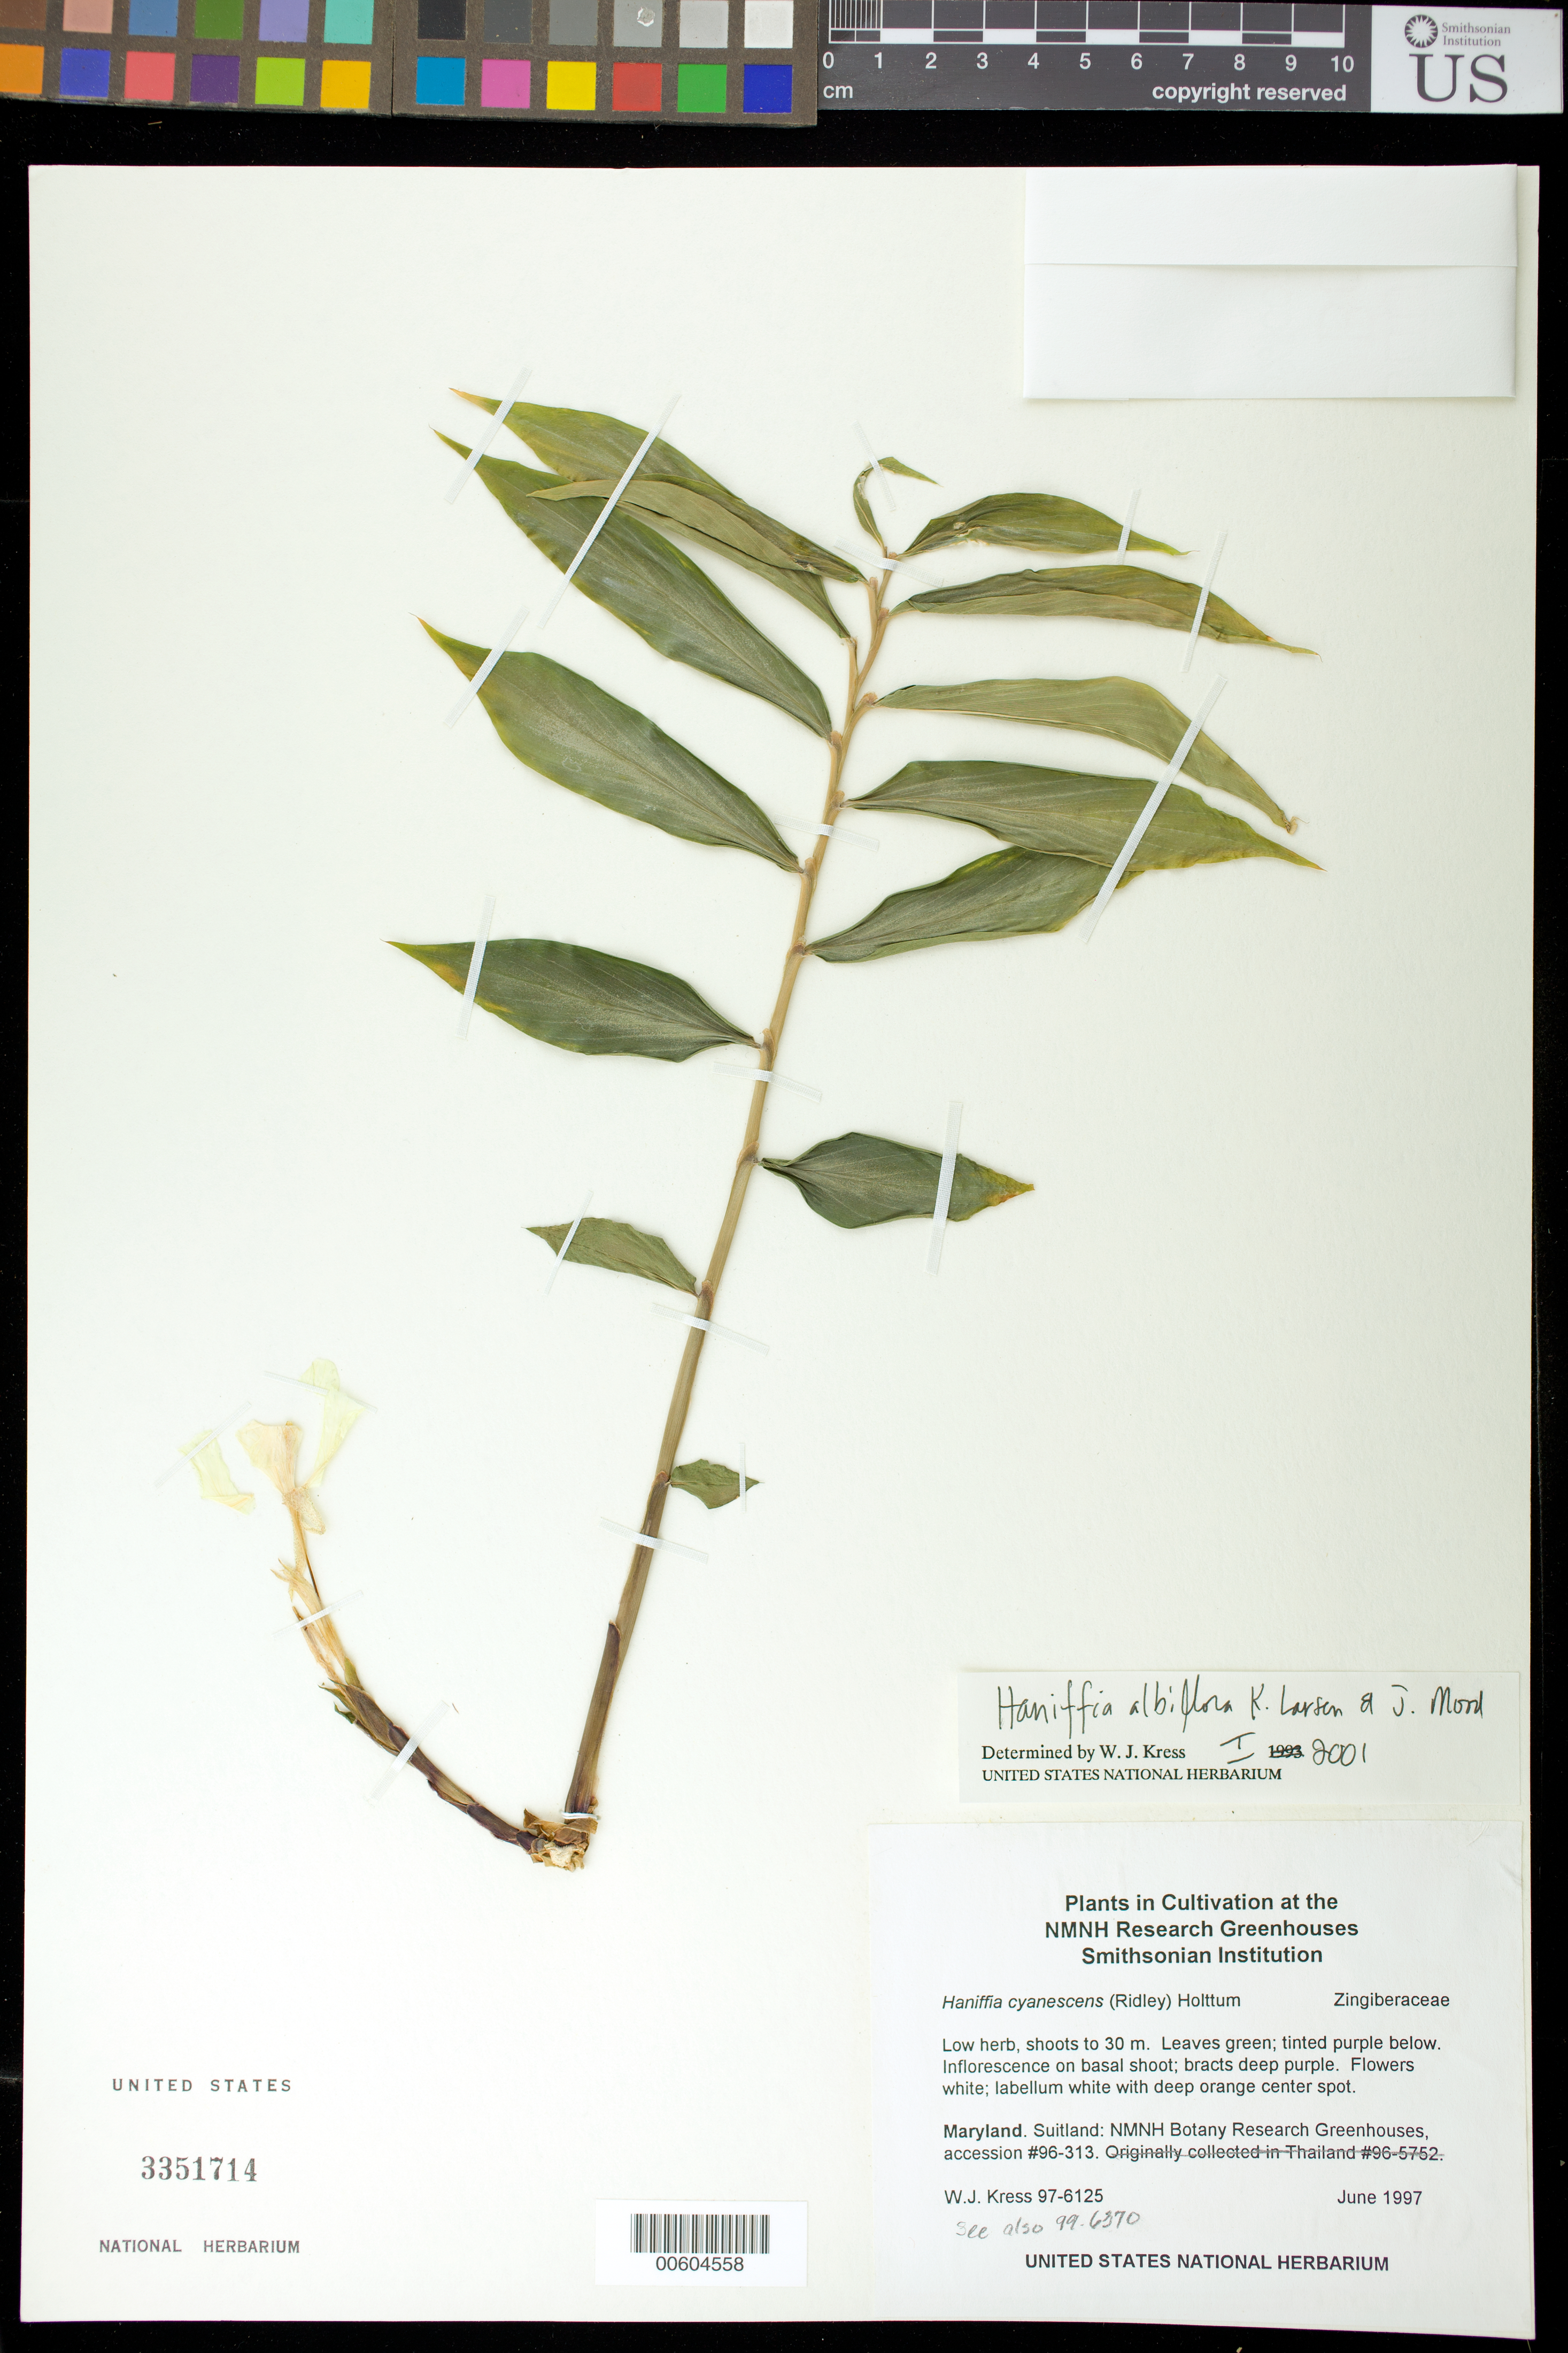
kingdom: Plantae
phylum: Tracheophyta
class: Liliopsida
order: Zingiberales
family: Zingiberaceae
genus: Haniffia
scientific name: Haniffia albiflora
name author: K. Larsen & Mood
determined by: Kress, W. J., (US), Smithsonian Institution - National Museum of Natural History (UNITED STATES)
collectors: W. J. Kress & M. Bordelon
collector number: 97-6125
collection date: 1997-06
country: United States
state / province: Maryland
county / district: Prince George's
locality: NMNH Botany Research Greenhouses. Suitland.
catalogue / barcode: US 3351714